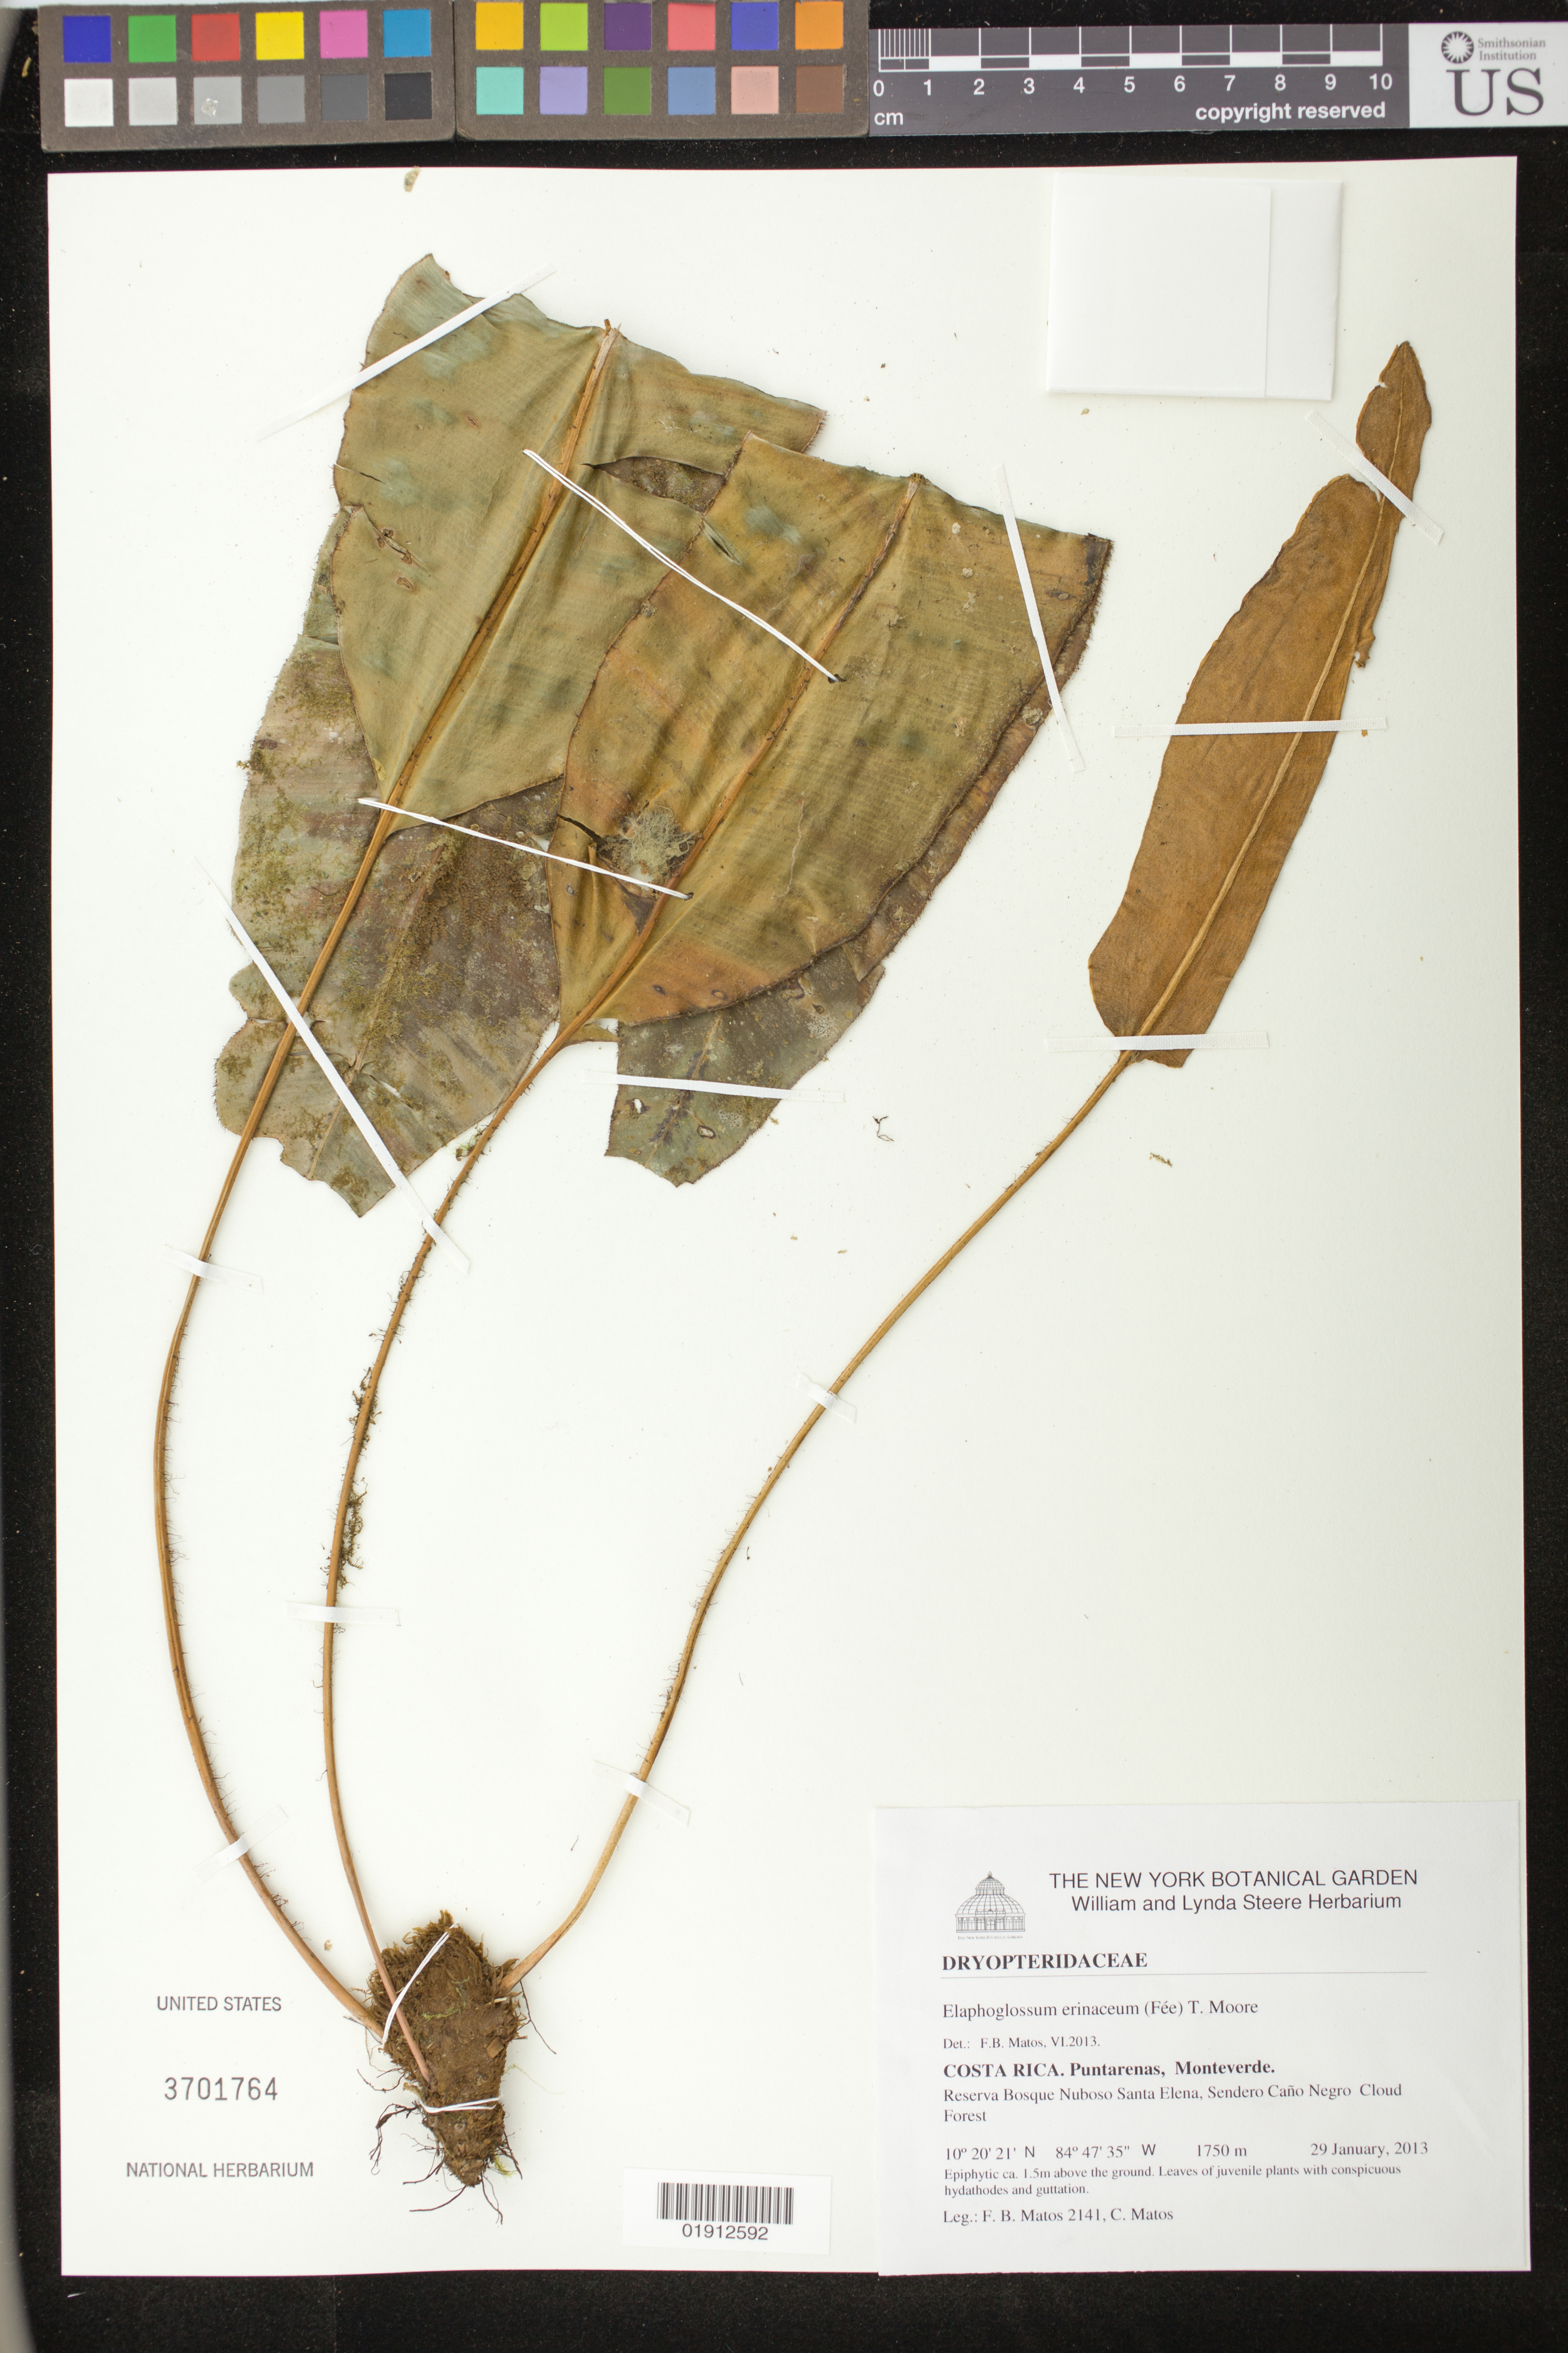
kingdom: Plantae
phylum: Tracheophyta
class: Polypodiopsida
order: Polypodiales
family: Dryopteridaceae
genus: Elaphoglossum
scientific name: Elaphoglossum erinaceum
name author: (Fée) T. Moore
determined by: Matos, F. B.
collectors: F. Matos & C. Matos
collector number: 2141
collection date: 2013-01-29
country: Costa Rica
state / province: Puntarenas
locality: Monteverde. Reserva Bosque Nuboso Santa Elena, Sendero Caño Negro.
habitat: Cloud Forest.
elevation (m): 1750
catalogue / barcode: US 3701764